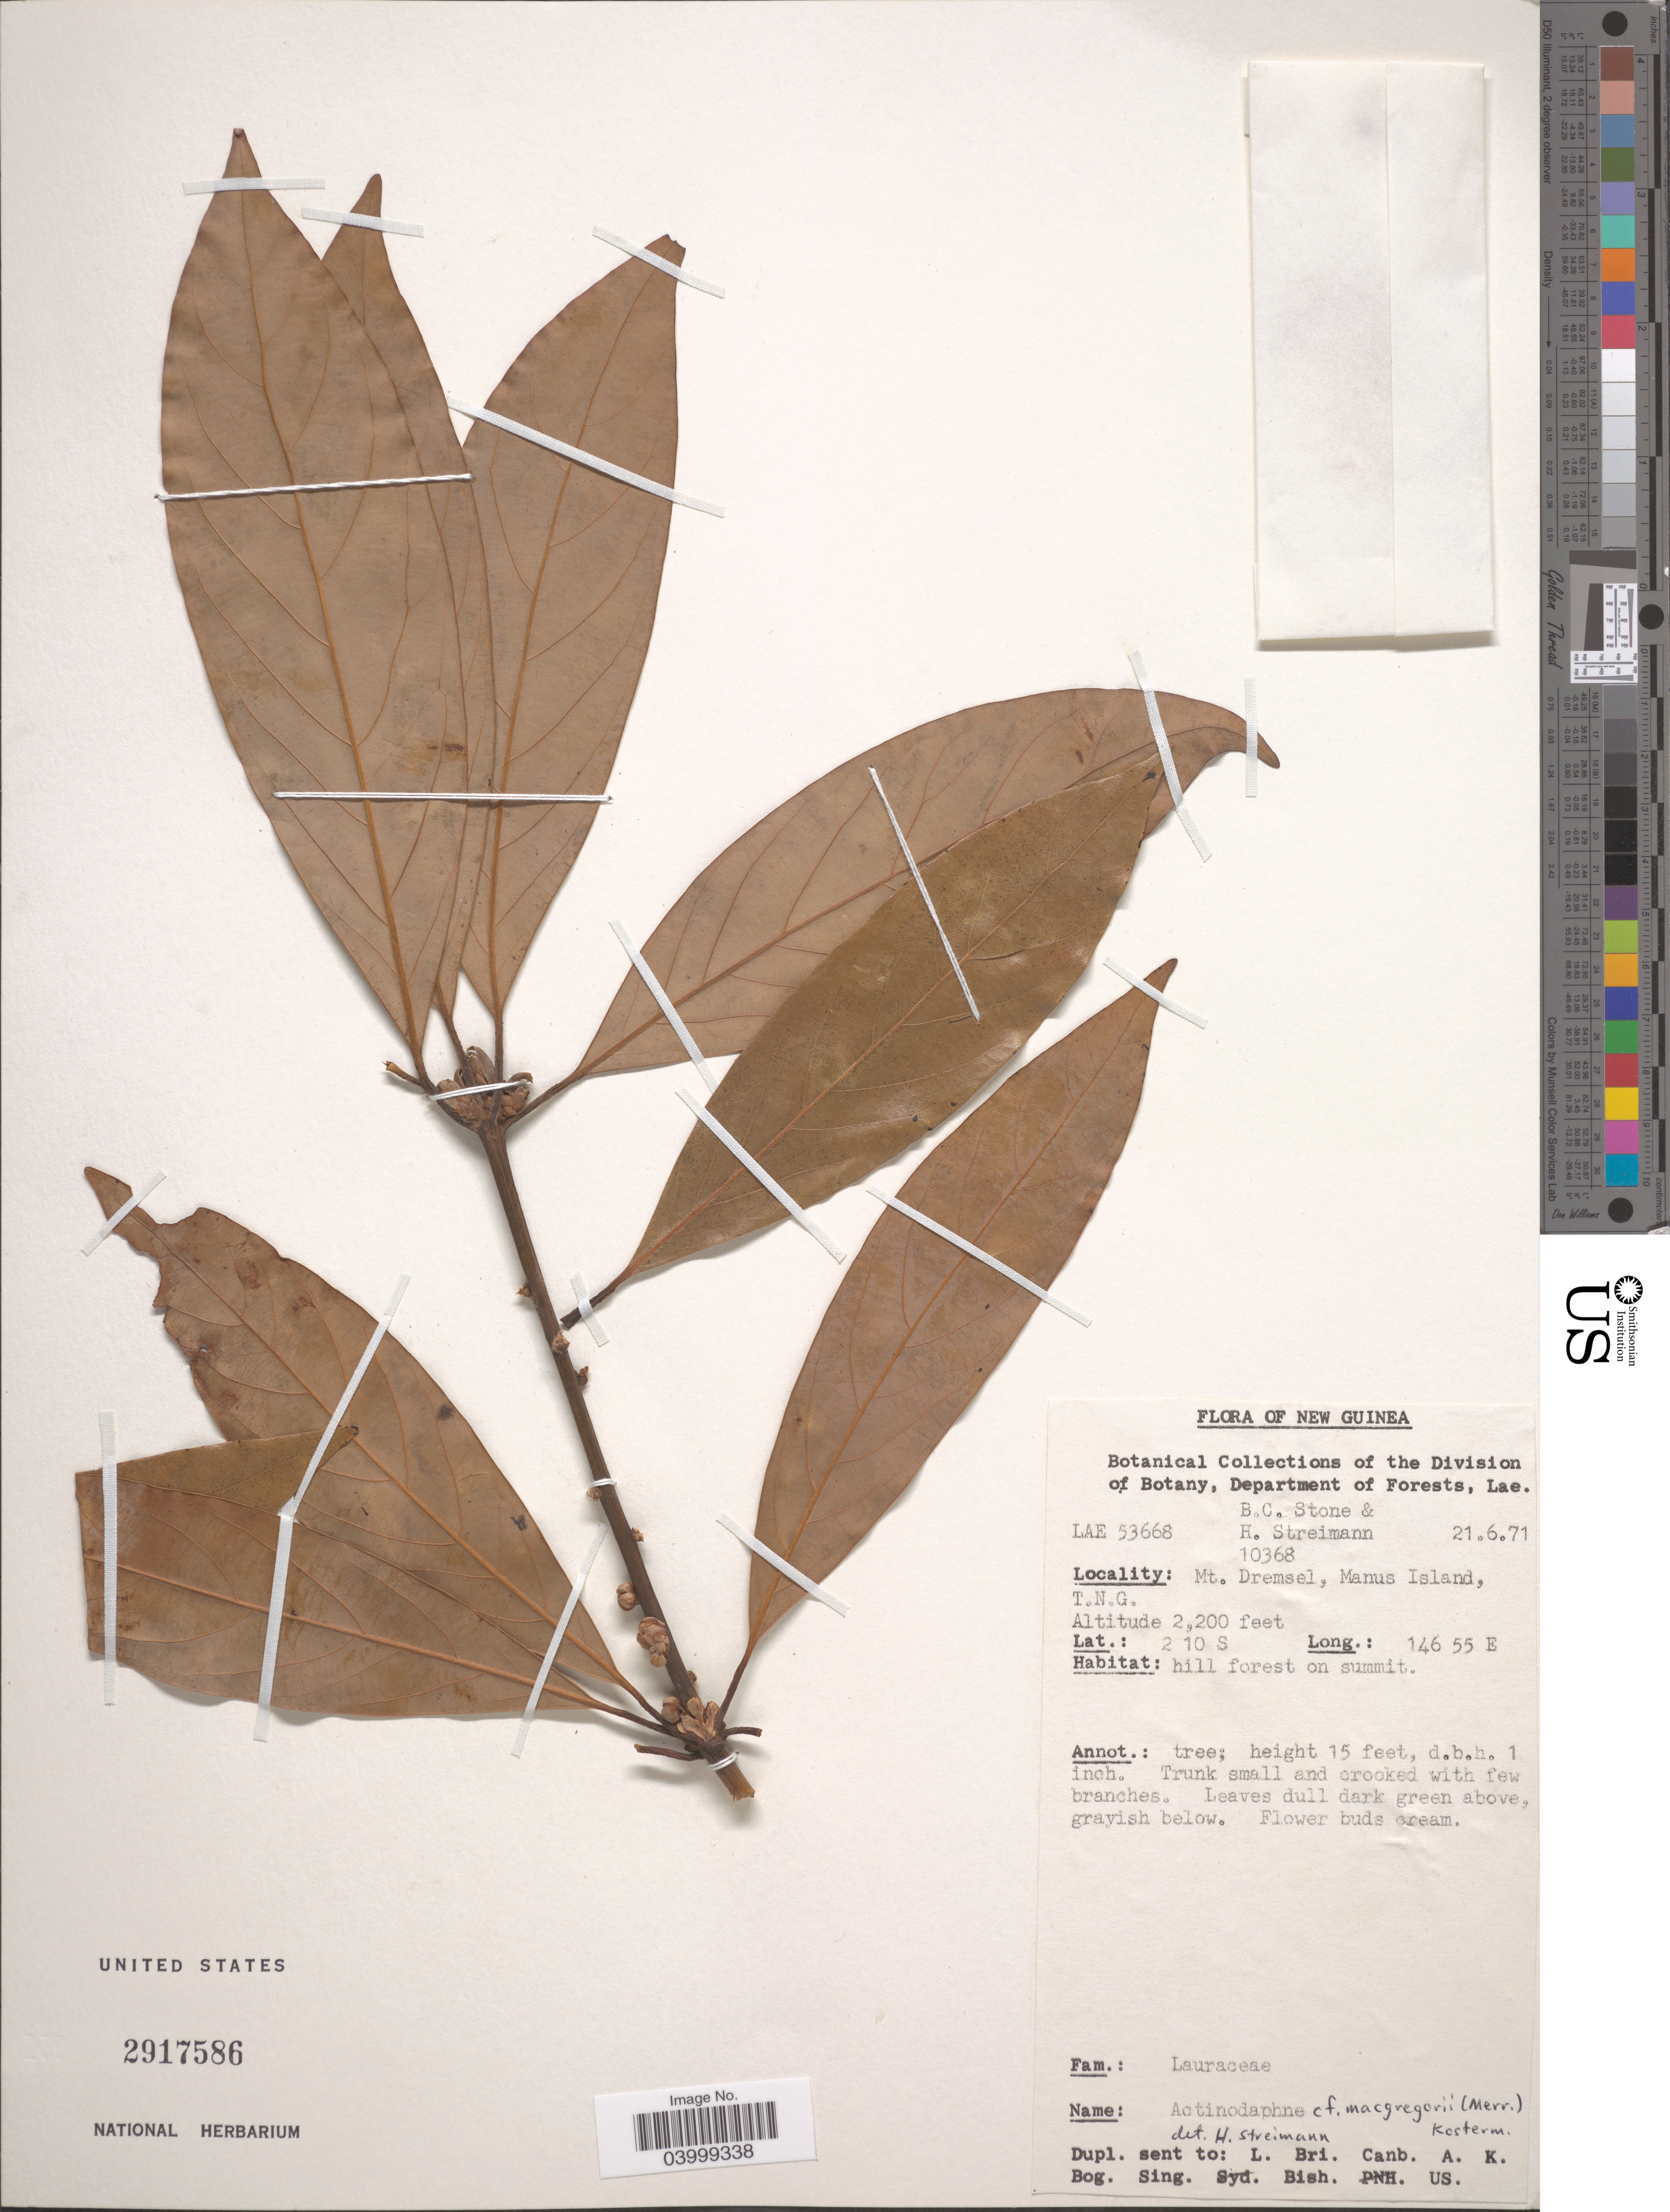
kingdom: Plantae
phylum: Tracheophyta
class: Magnoliopsida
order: Laurales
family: Lauraceae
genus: Actinodaphne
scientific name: Actinodaphne macgregorii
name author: (Merr.) Kosterm.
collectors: B. C. Stone & H. Streimann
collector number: LAE 53668/10368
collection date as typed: Transcribed d/m/y: 21/6/71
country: Papua New Guinea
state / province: Manus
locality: New Guinea. Mt. Dremsel, Manus Island, T.N.G.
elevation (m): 671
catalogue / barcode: US 2917586